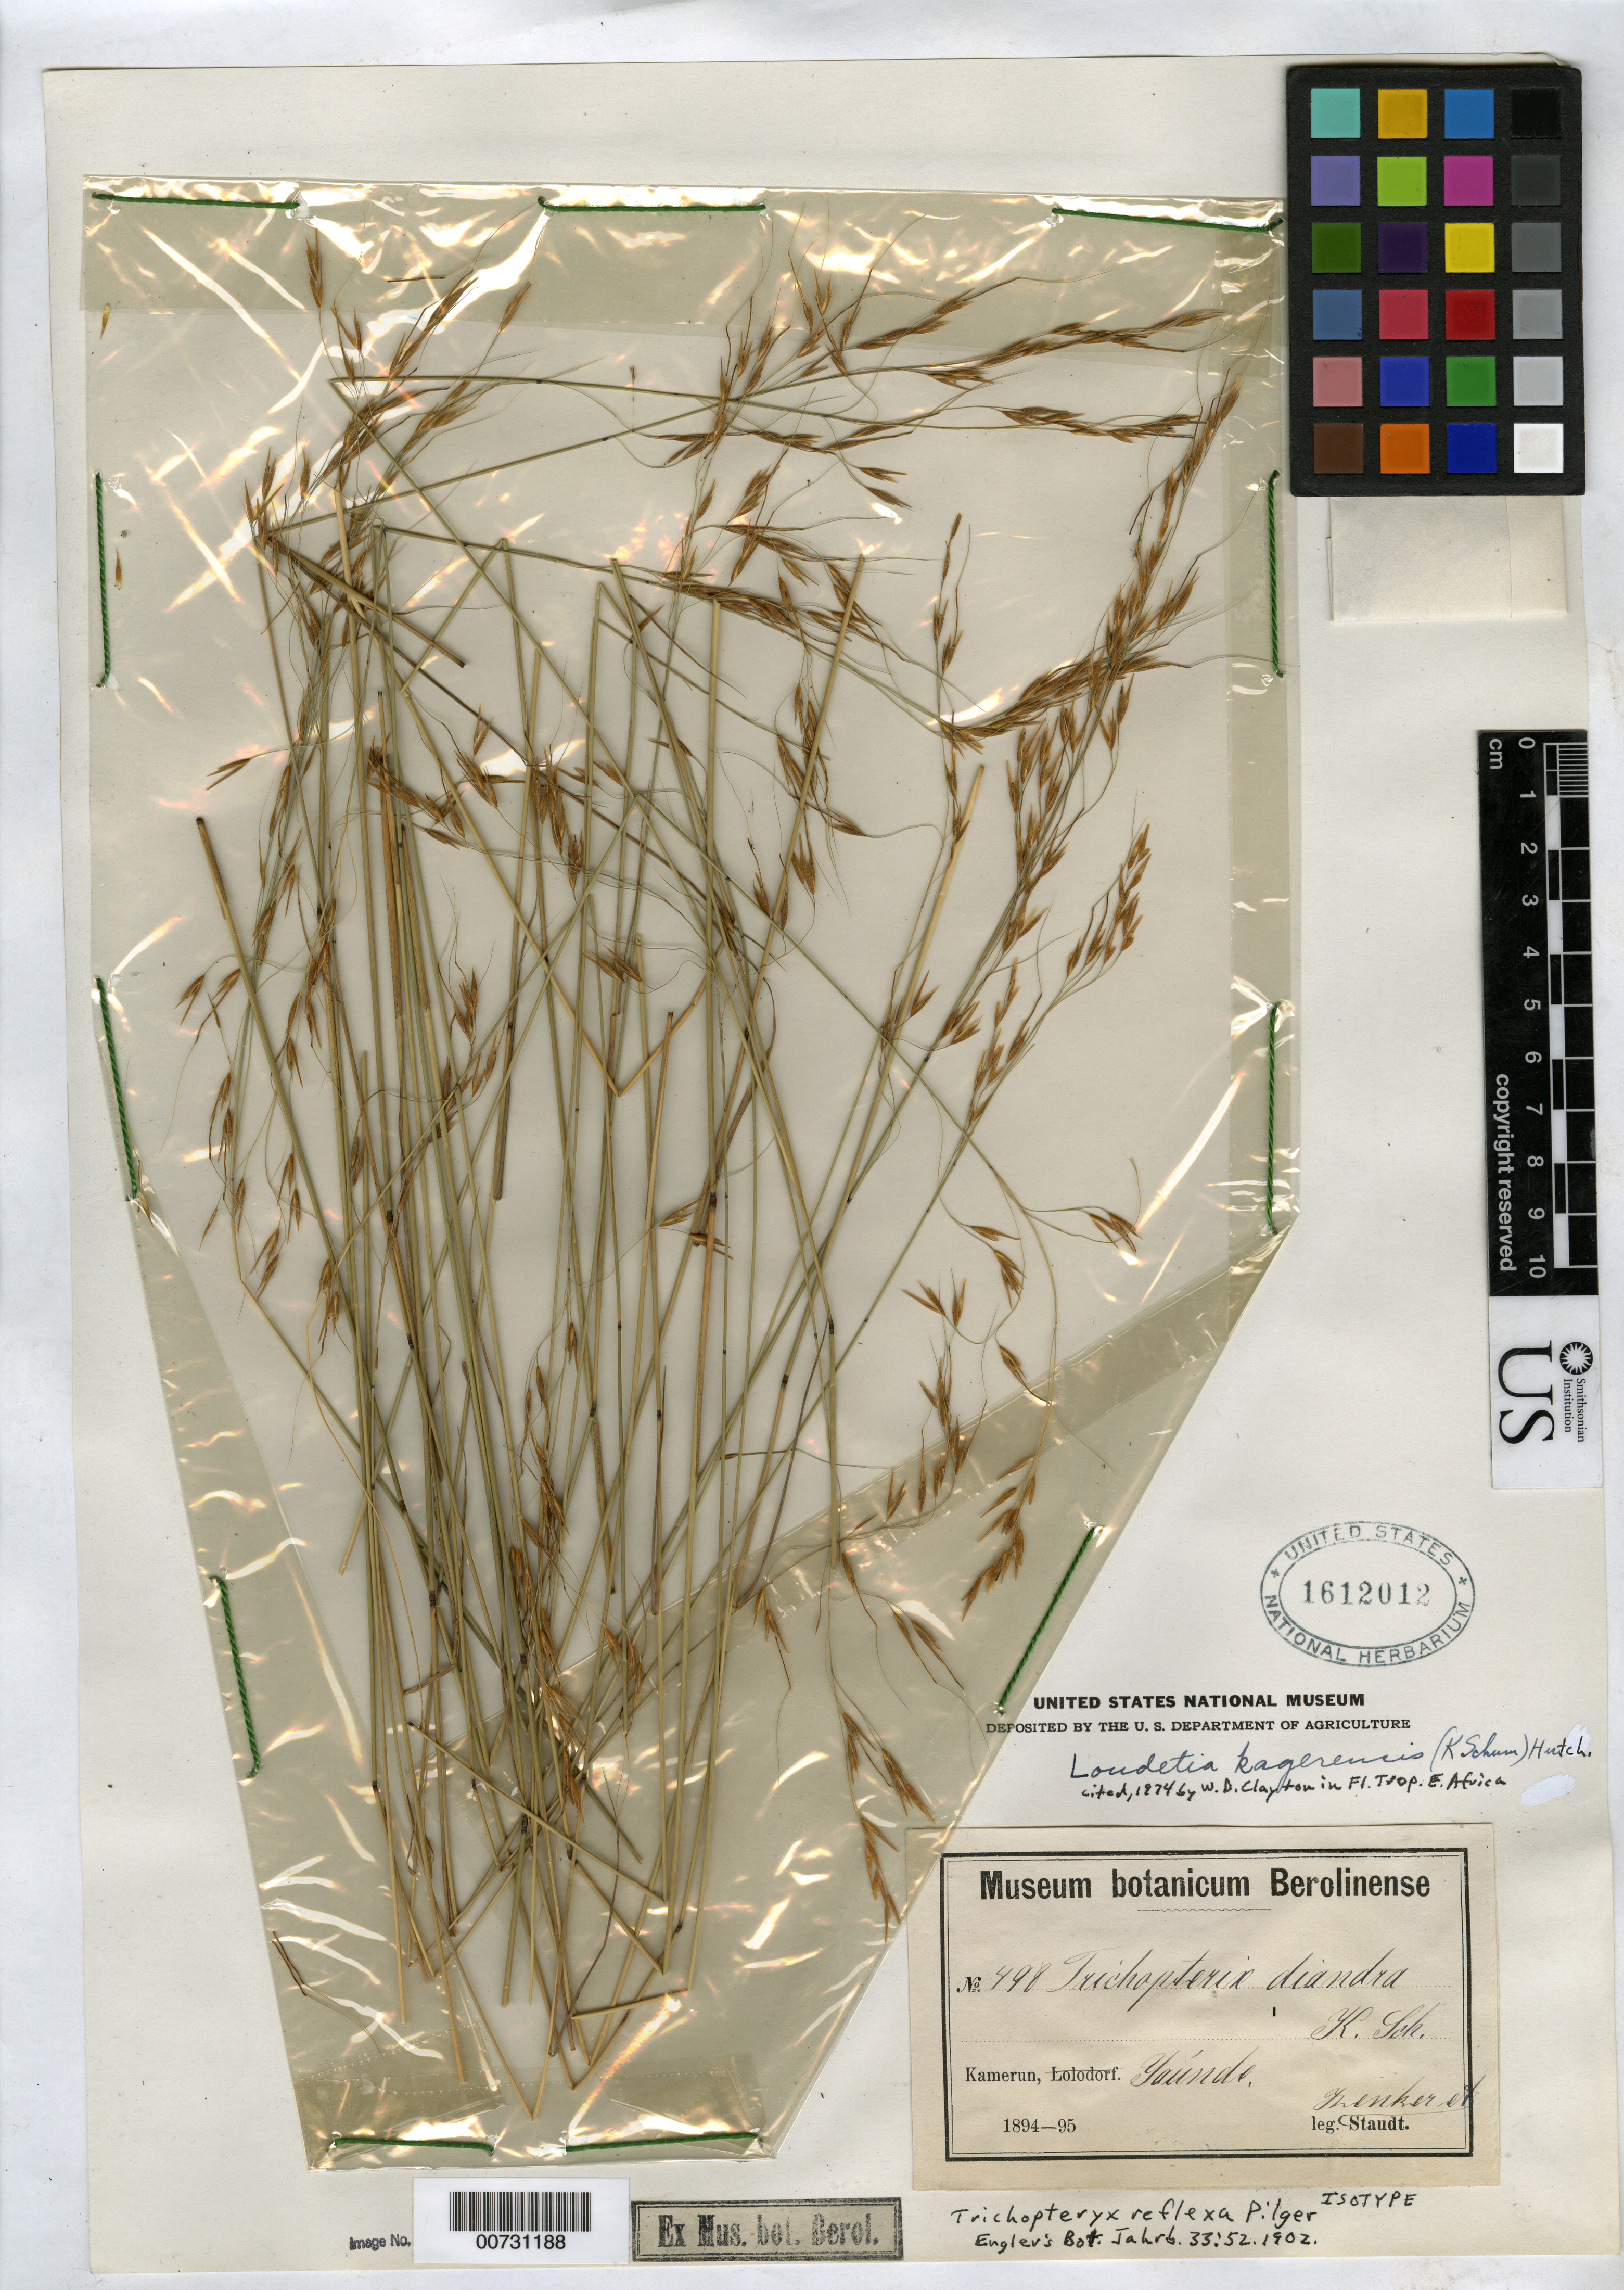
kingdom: Plantae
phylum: Tracheophyta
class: Liliopsida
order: Poales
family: Poaceae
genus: Trichopteryx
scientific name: Trichopteryx reflexa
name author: Pilg.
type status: Isosyntype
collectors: G. A. Zenker & A. Staudt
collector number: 498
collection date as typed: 1894 to 1895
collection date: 1894/1895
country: Cameroon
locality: Kamerun, Yaúnde. [Protologue: "Jaunde-Station, auf sonnigem Grasfeld bei Messa und am Bongolloberg, 800-900 m."]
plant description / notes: Cited 1974 by W.D. Clayton in Fl. Trop. E. Africa; Specimens with this number have various label data.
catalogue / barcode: US 1612012